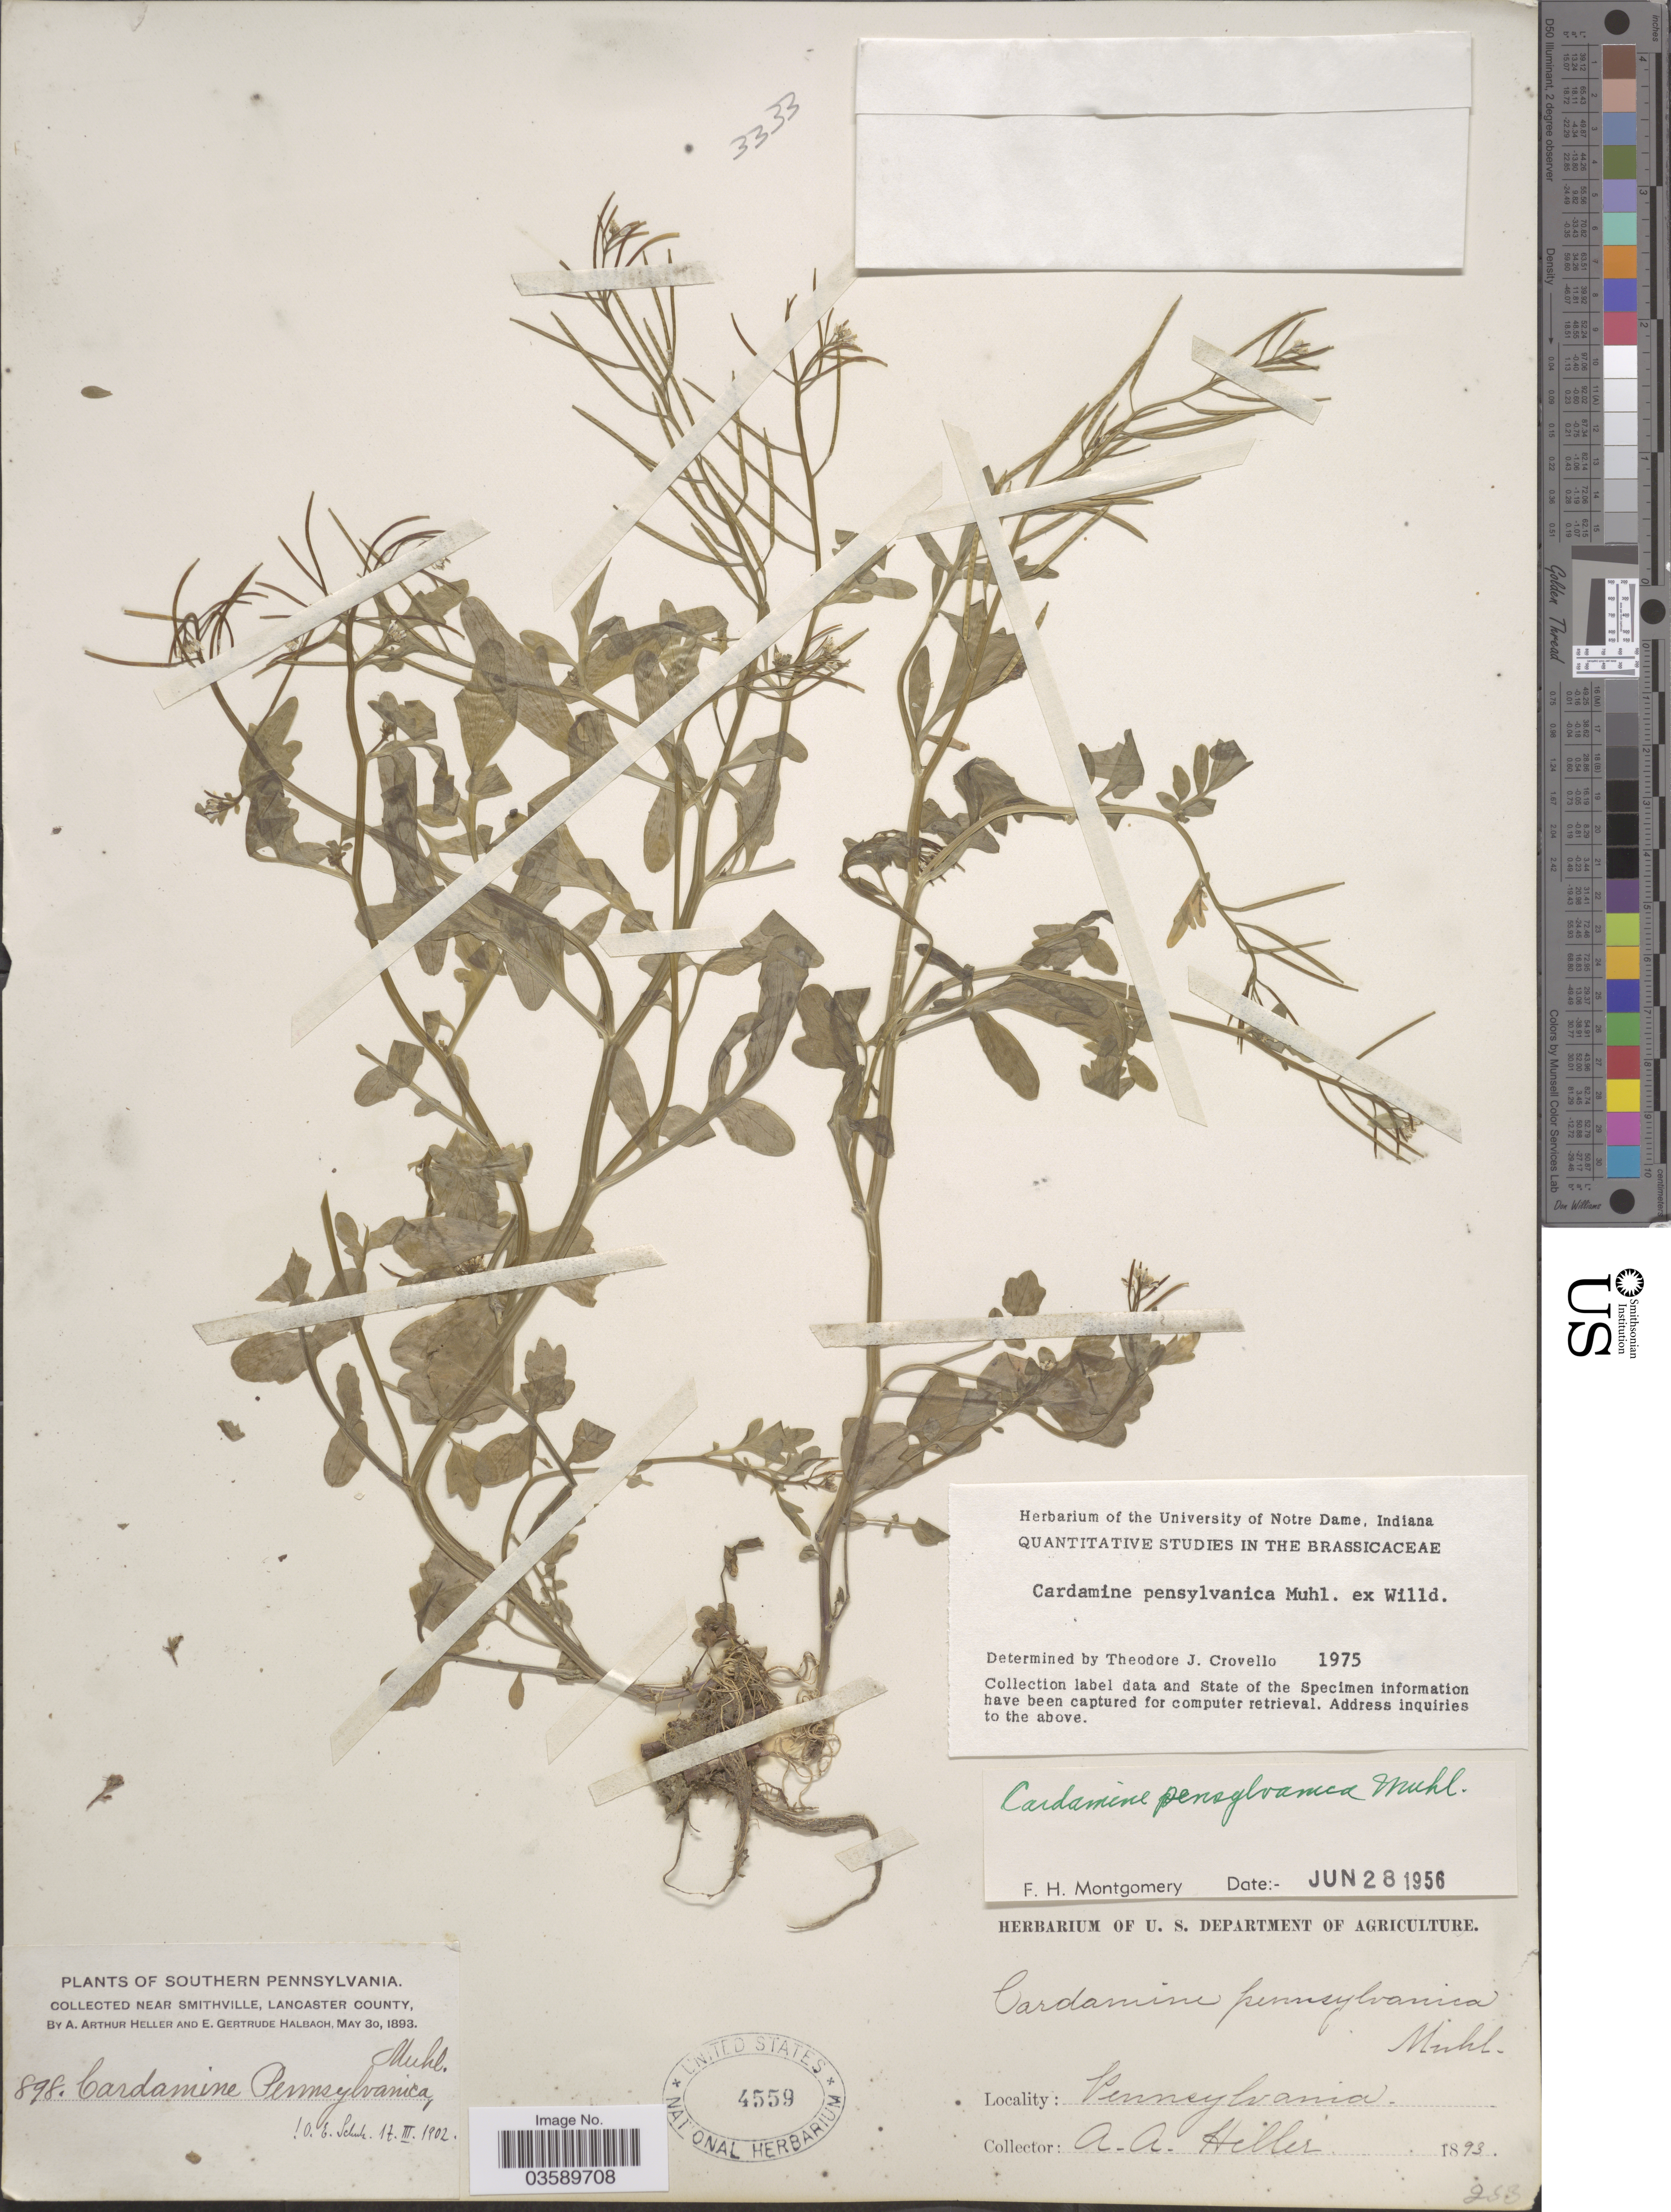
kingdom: Plantae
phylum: Tracheophyta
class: Magnoliopsida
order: Brassicales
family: Brassicaceae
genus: Cardamine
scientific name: Cardamine pensylvanica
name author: Muhl. ex Willd.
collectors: A. A. Heller & E. G. Halbach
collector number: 898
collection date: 1893-05-30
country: United States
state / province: Pennsylvania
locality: Southern Pennsylvania. Near Smithville, Lancaster County.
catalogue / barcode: US 4559